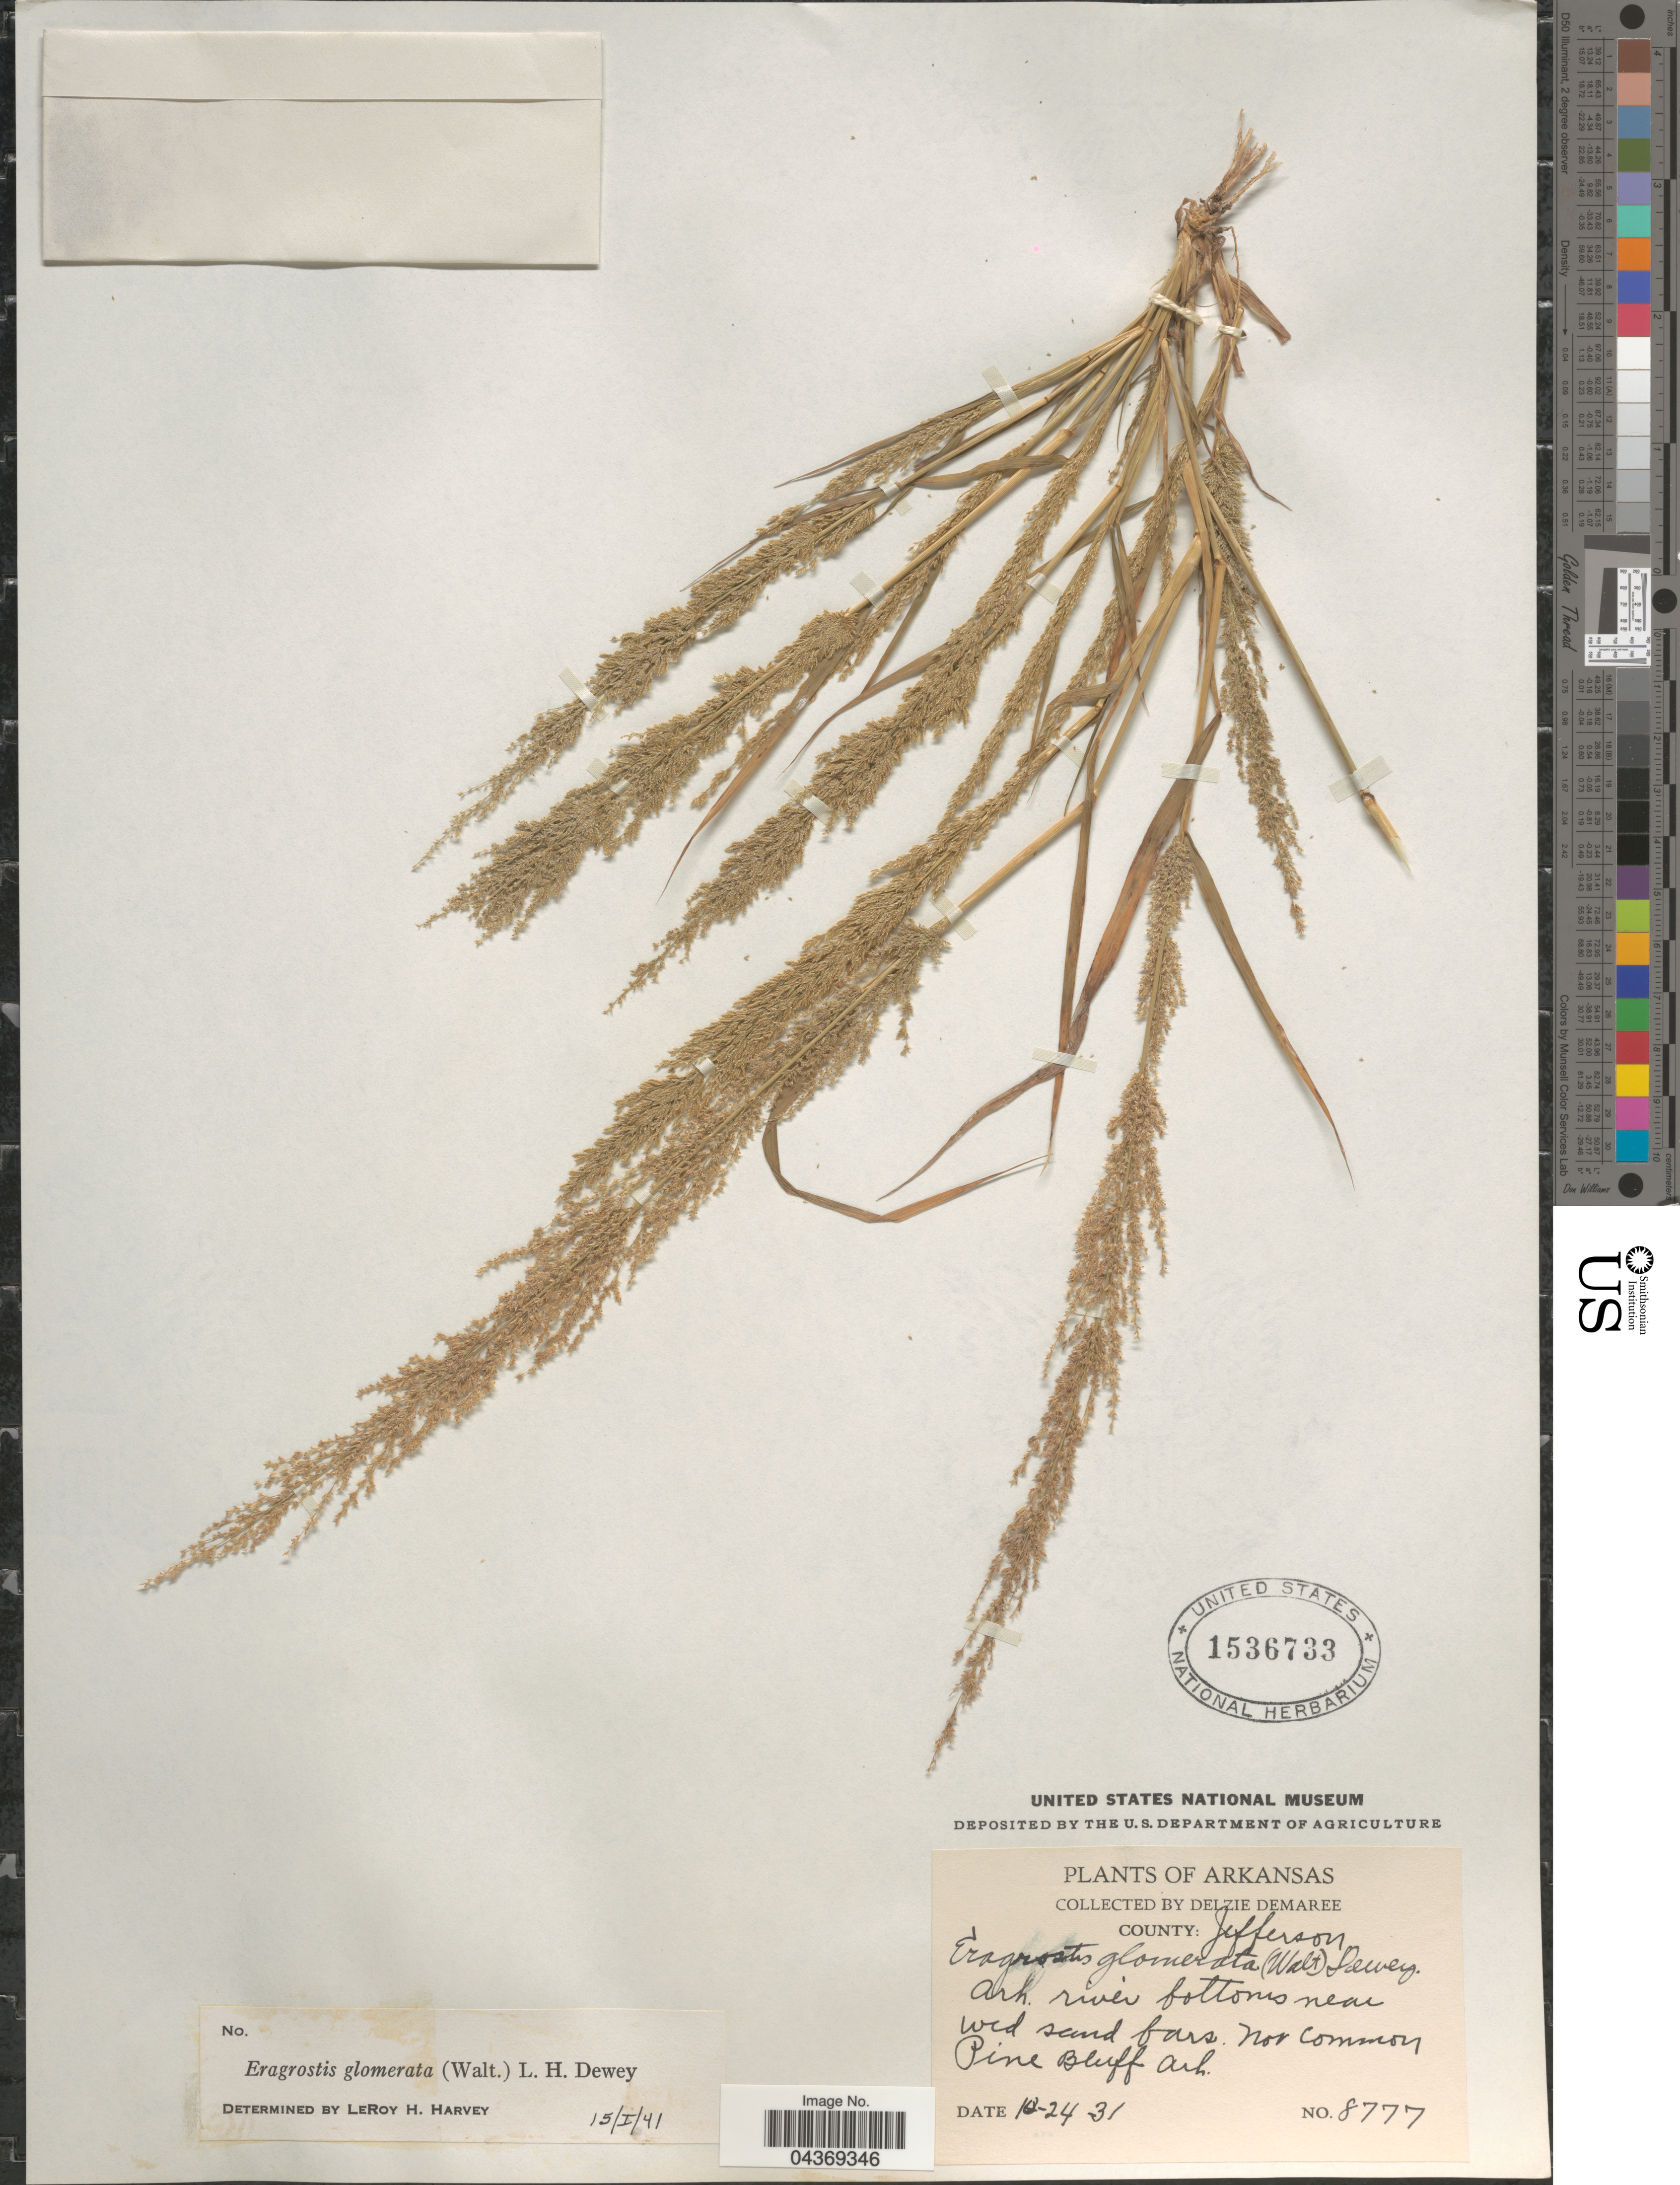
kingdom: Plantae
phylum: Tracheophyta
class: Liliopsida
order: Poales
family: Poaceae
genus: Eragrostis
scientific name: Eragrostis japonica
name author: (Thunb.) Trin.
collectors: D. Demaree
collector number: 8777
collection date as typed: Transcribed d/m/y: 24/10/31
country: United States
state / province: Arkansas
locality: County: Jefferson. Pine Bluff Ark.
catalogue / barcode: US 1536733